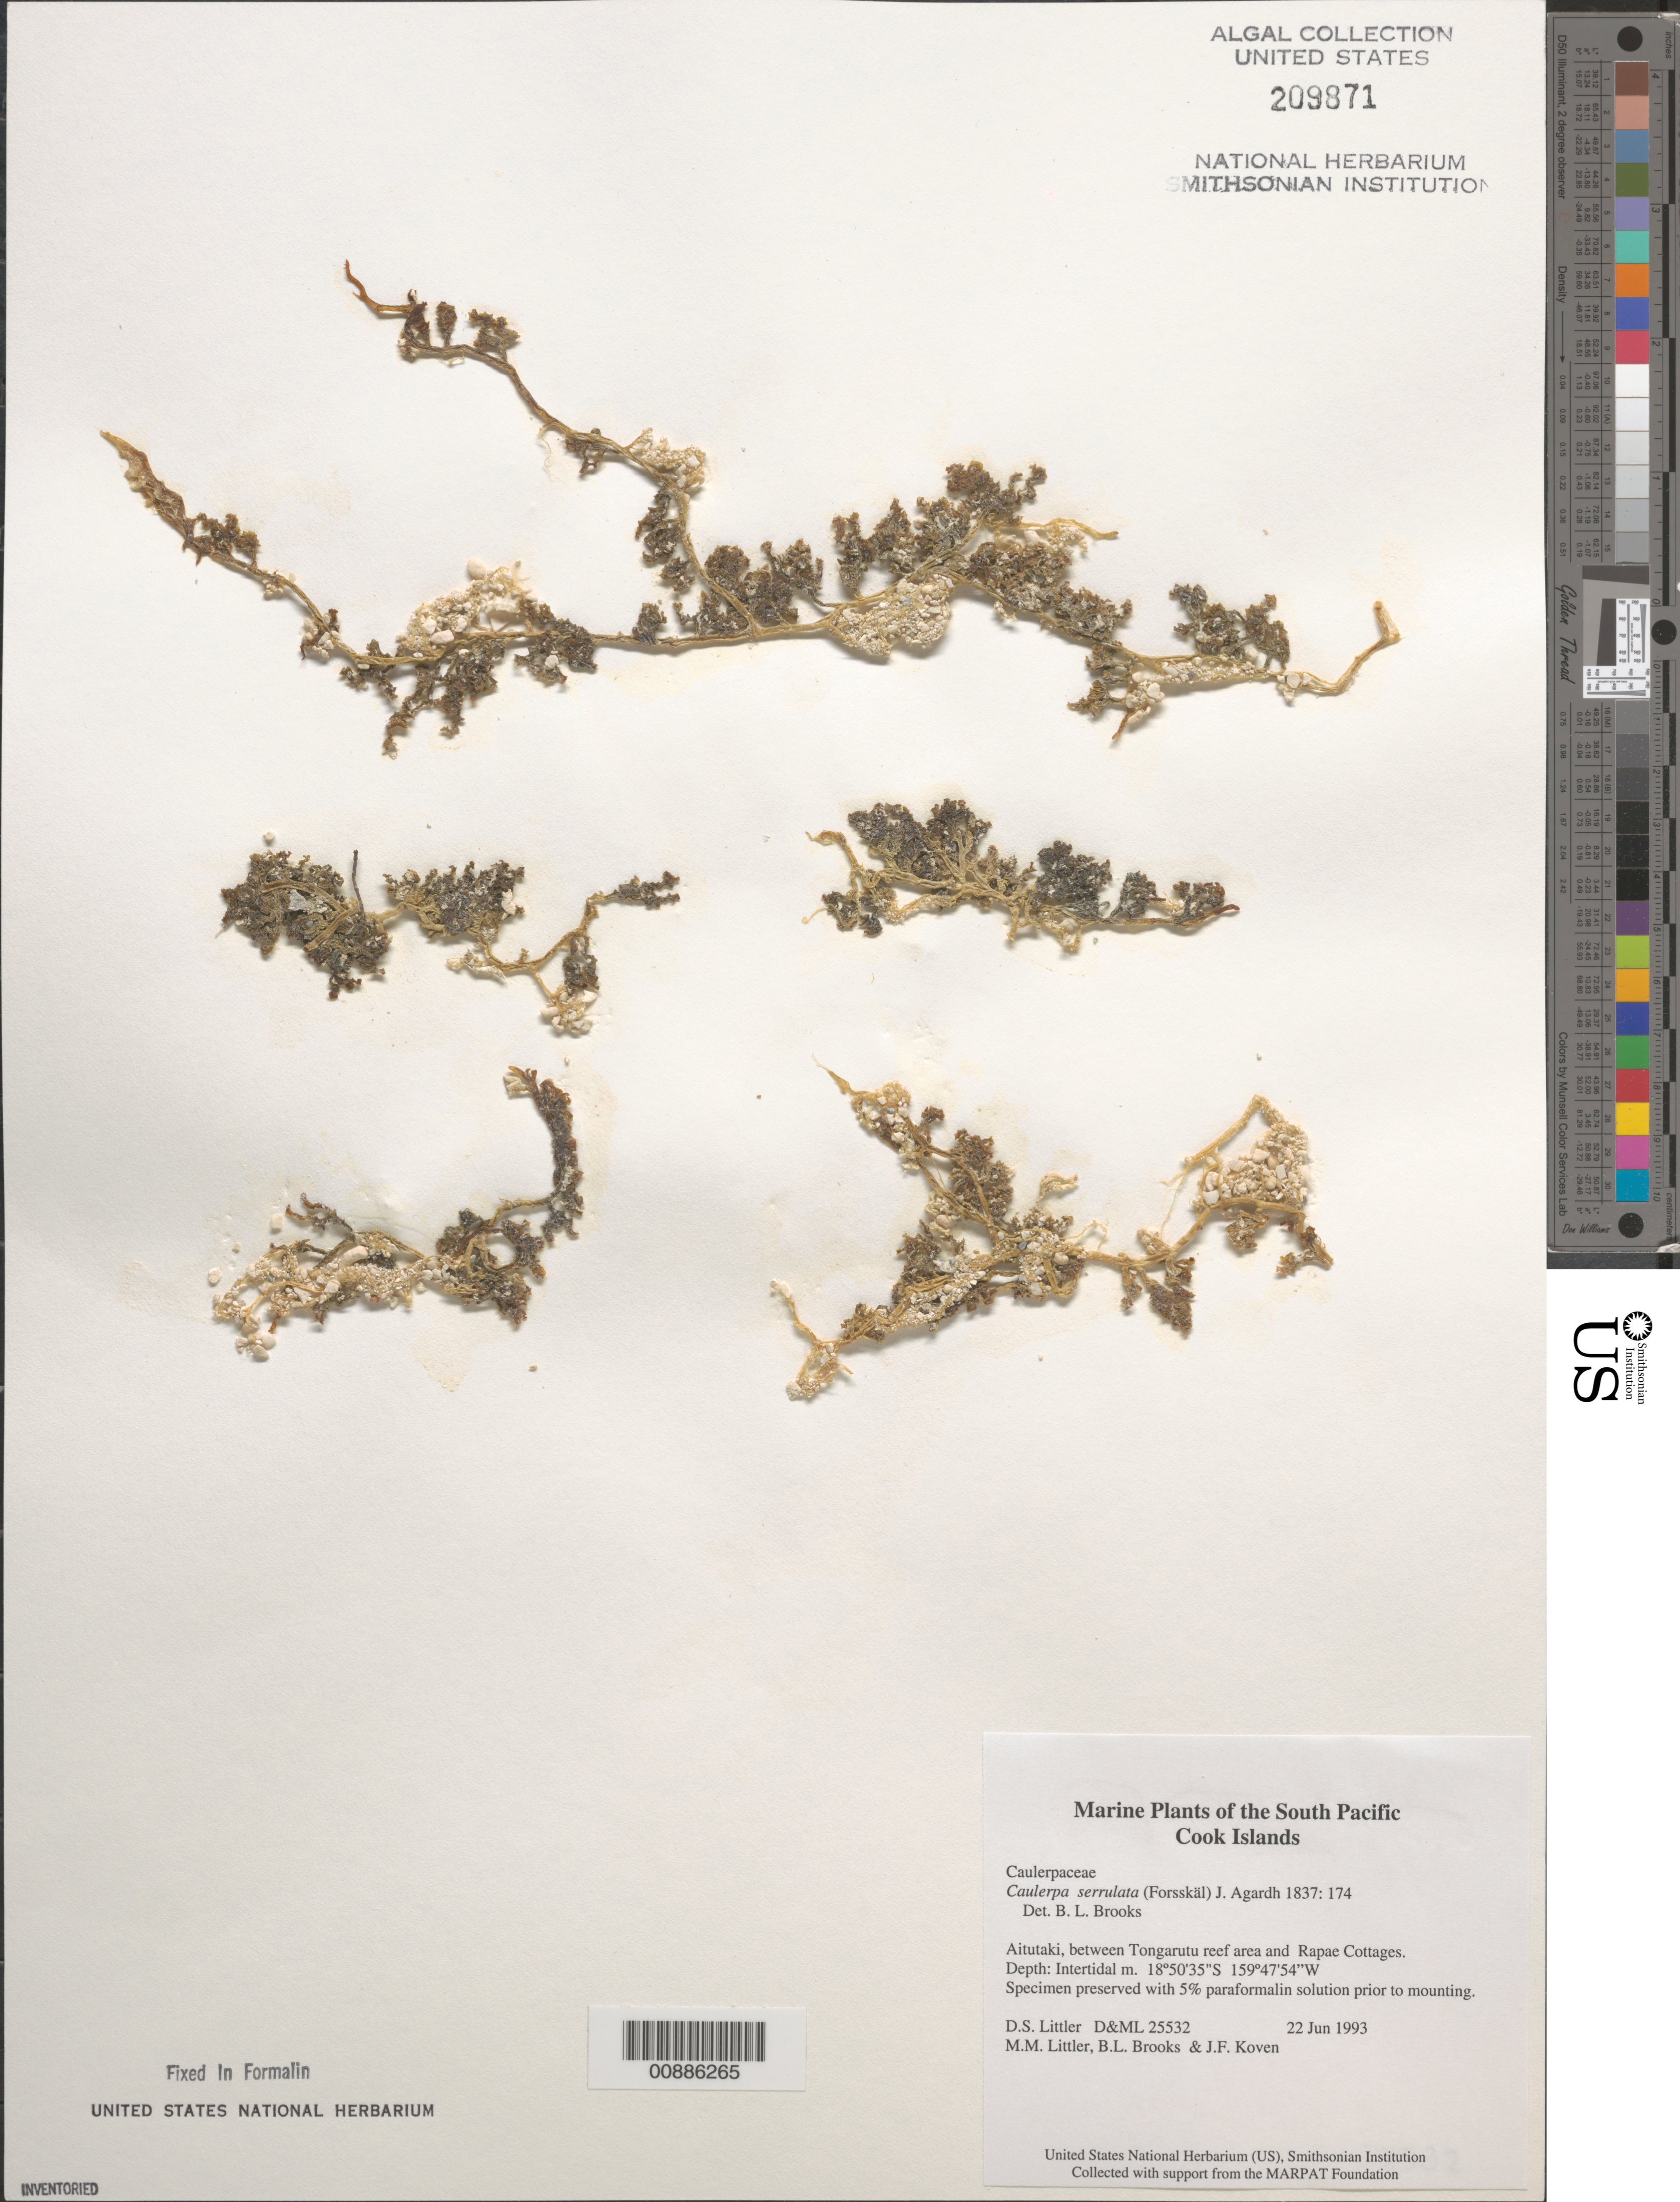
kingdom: Plantae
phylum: Chlorophyta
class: Ulvophyceae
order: Bryopsidales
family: Caulerpaceae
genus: Caulerpa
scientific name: Caulerpa serrulata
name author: (Forssk.) J. Agardh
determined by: Brooks, B. L., (BOT), Smithsonian Institution - National Museum of Natural History (UNITED STATES)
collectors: D. S. Littler, M. M. Littler, B. Brooks & J. Koven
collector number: D&ML 25532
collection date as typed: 22 Jun 1993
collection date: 1993-06-22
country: Cook Islands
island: Aitutaki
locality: Between Tongarutu reef area and Rapae Cottages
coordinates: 18 50'35"S, 159 47'54"W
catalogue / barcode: US 209871